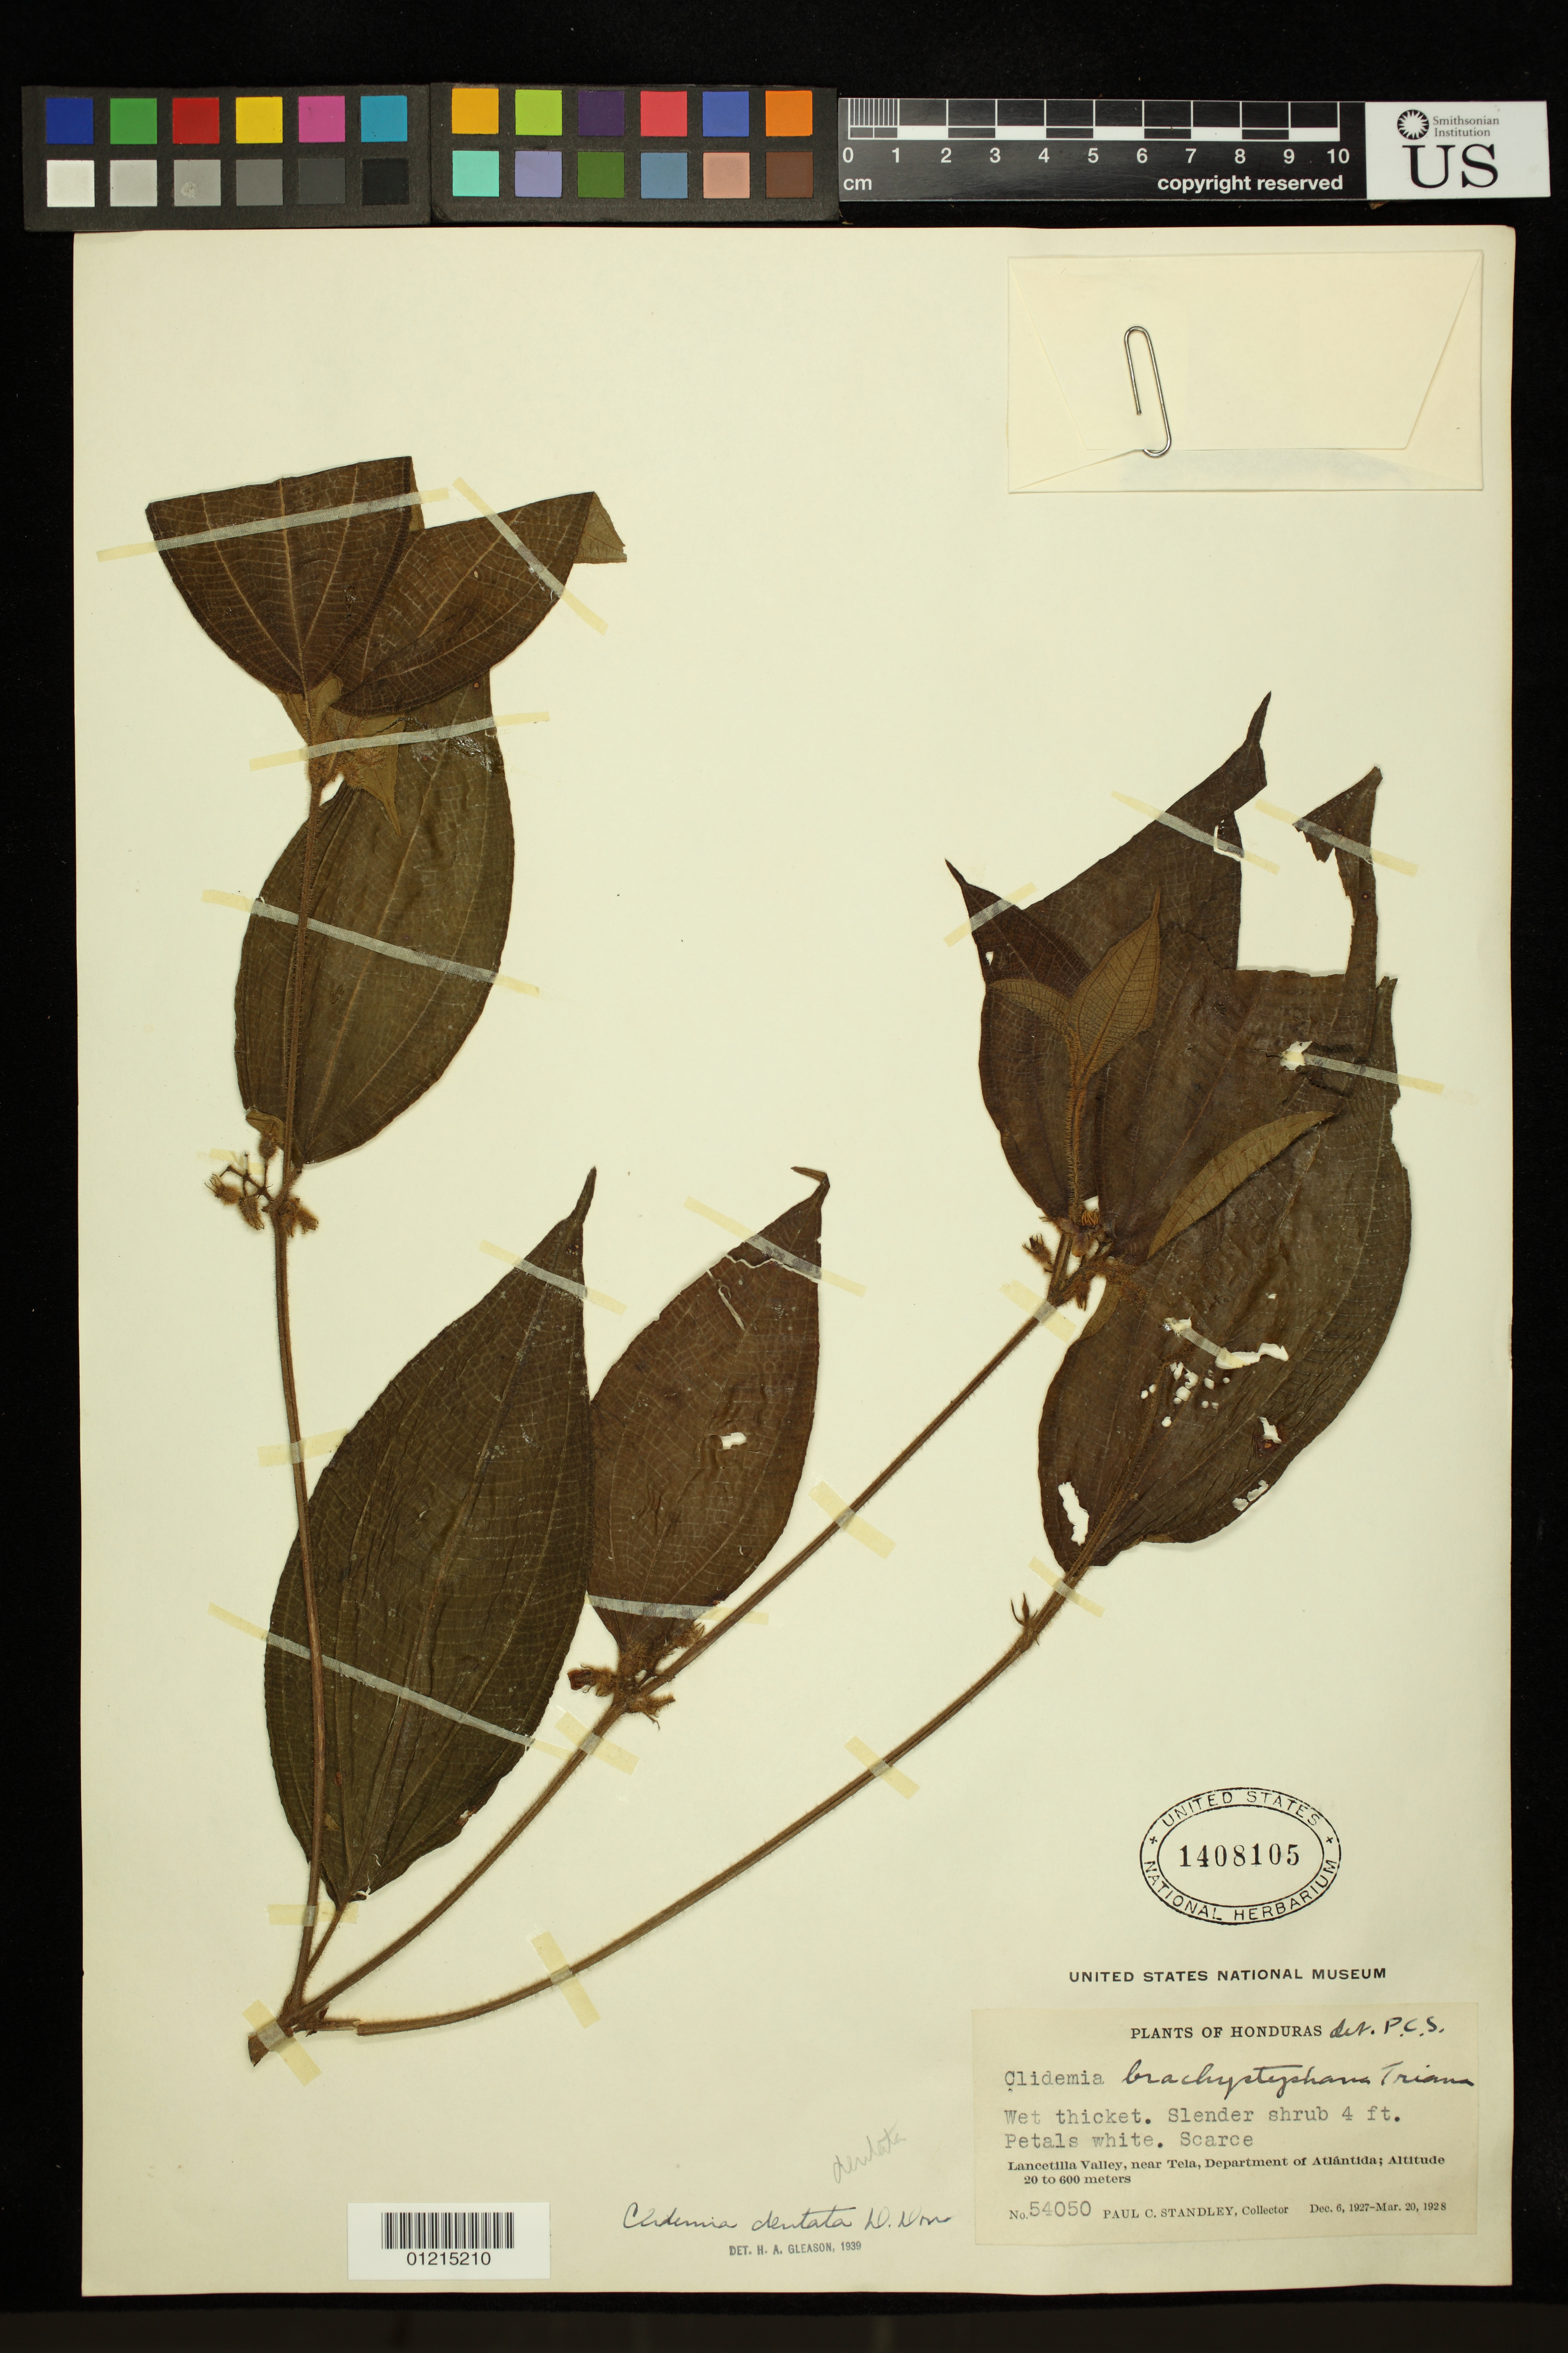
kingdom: Plantae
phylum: Tracheophyta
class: Magnoliopsida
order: Myrtales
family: Melastomataceae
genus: Clidemia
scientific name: Clidemia dentata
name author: D. Don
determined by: Gleason, H. A.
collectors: P. C. Standley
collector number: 54050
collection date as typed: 06 Dec 1927 to 20 Mar 1928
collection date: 1927-12-06/1928-03-20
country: Honduras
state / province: Atlántida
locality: Lancetilla Valley, near Tela.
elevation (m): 20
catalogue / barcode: US 1408105